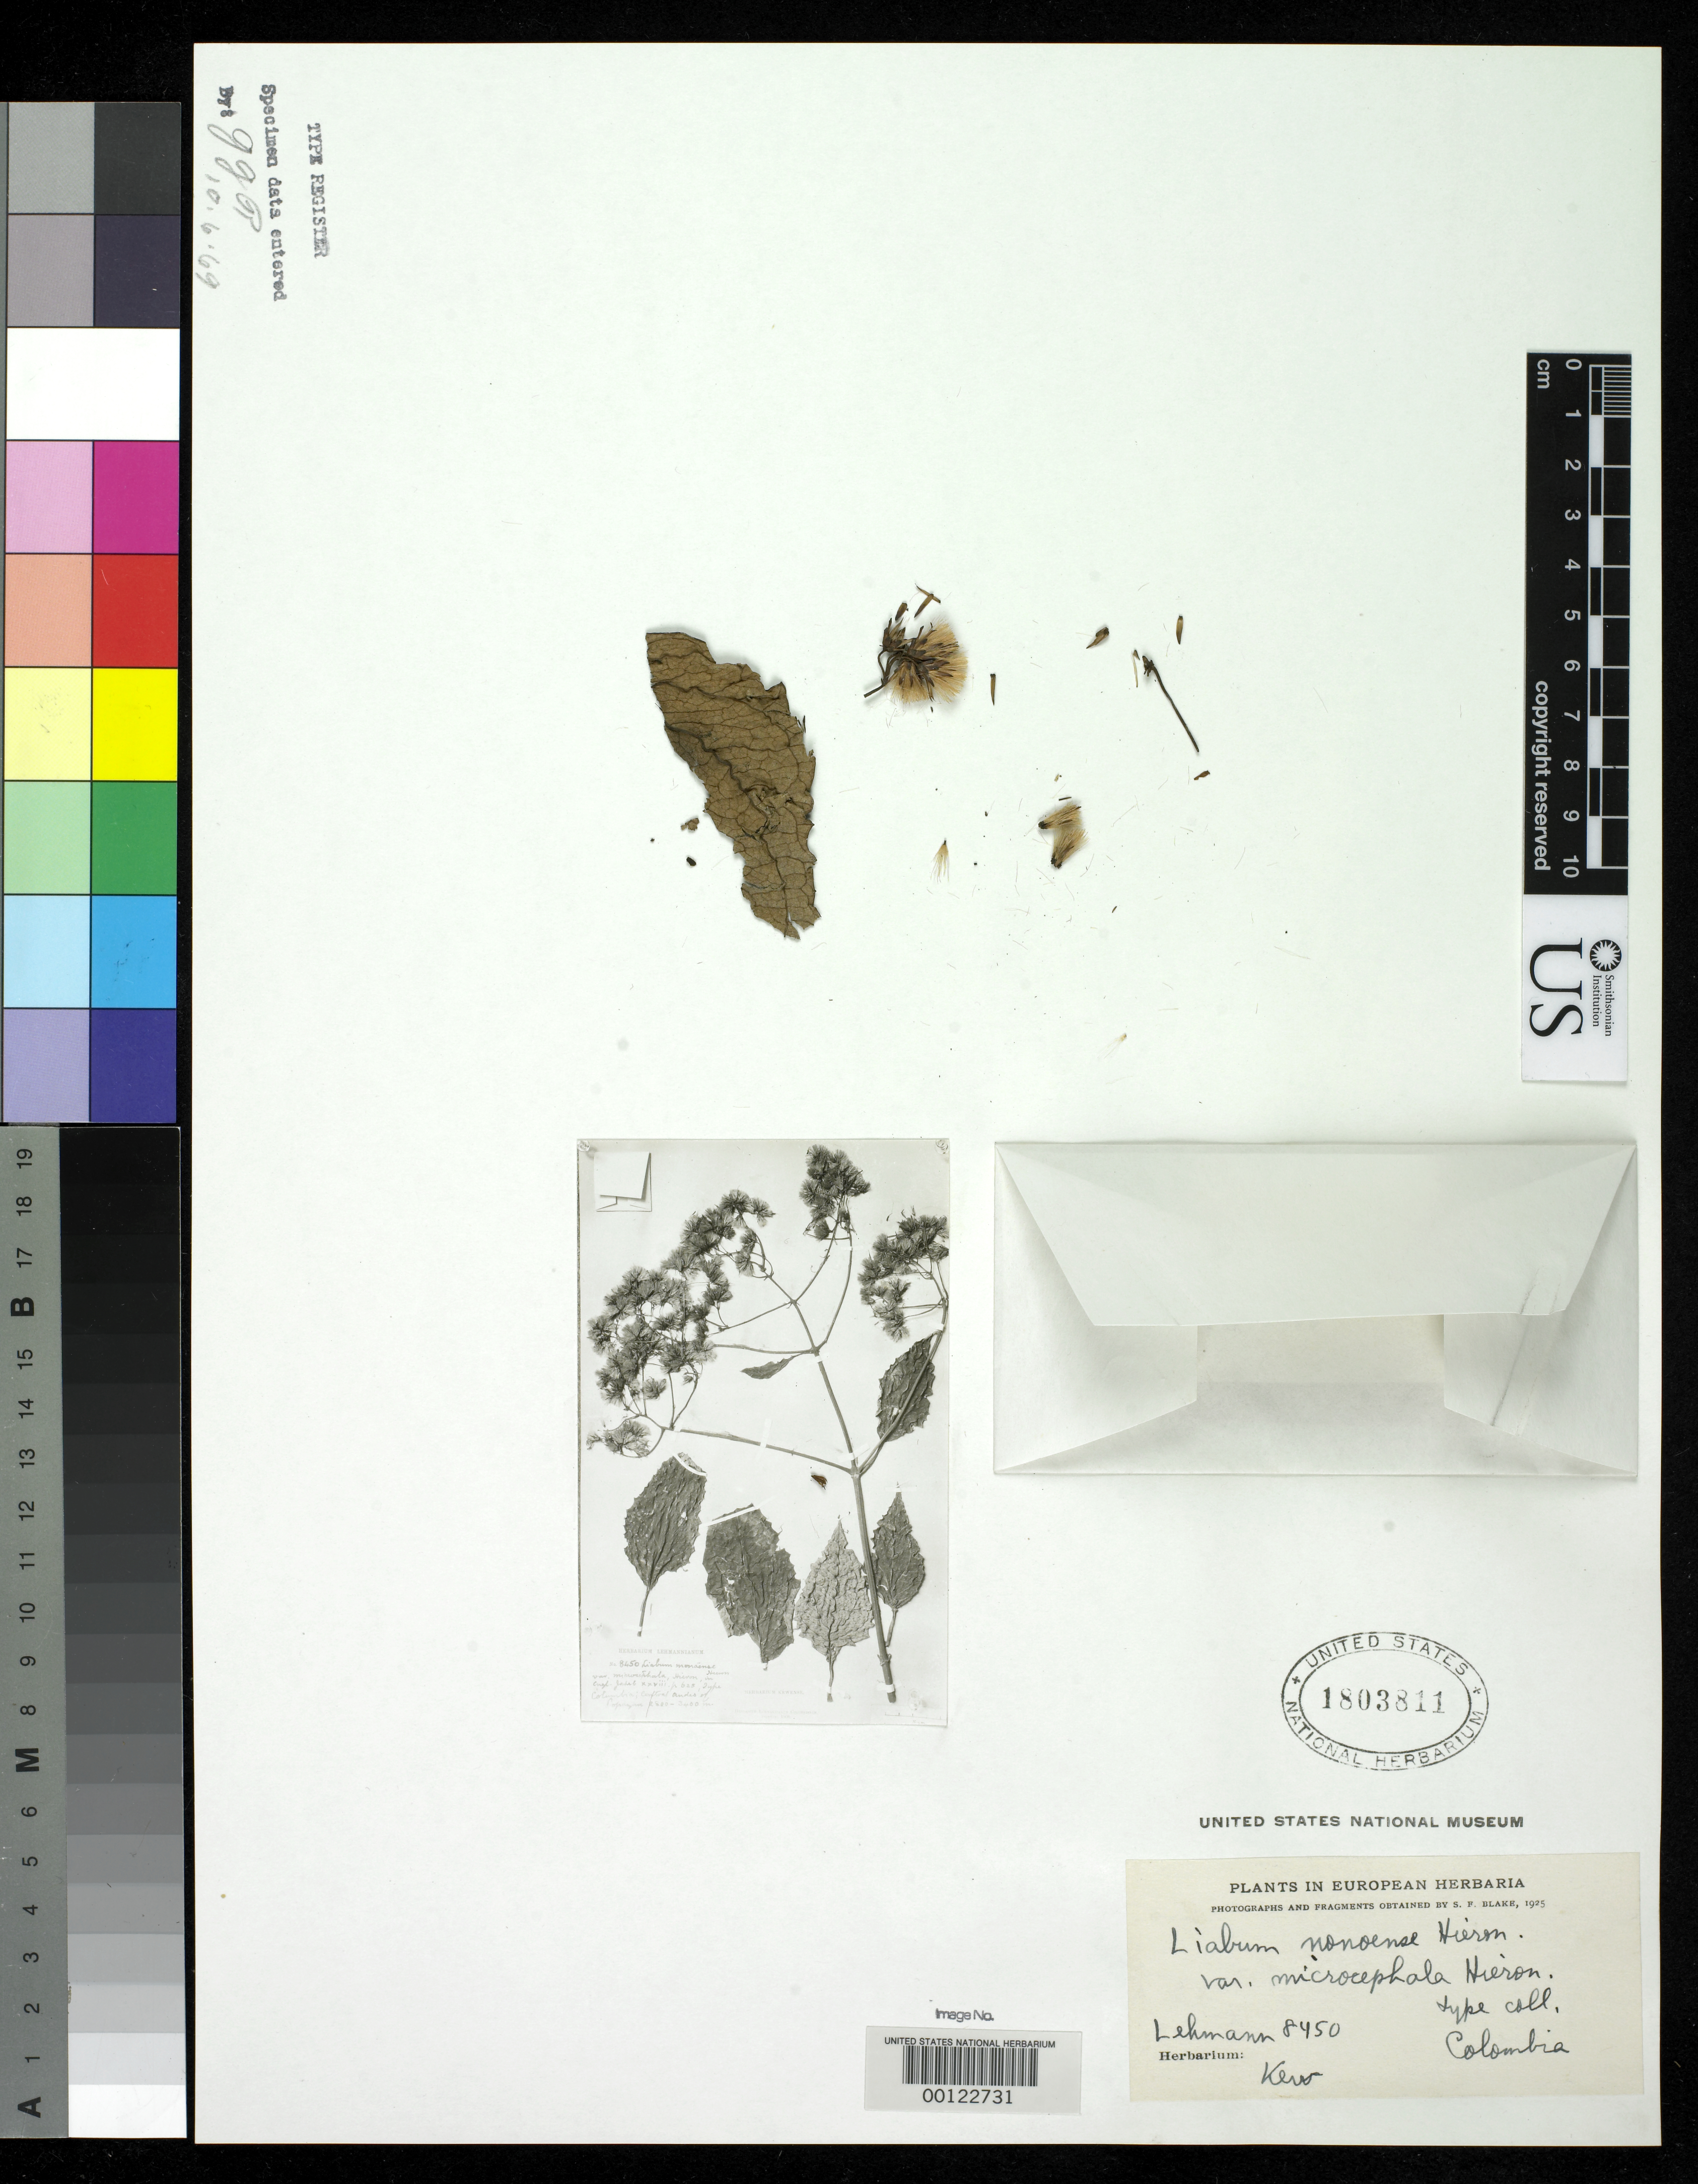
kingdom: Plantae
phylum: Tracheophyta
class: Magnoliopsida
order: Asterales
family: Asteraceae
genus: Liabum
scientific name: Liabum nonoense var. microcephala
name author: Hieron.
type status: Type Fragment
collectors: F. C. Lehmann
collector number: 8450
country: Colombia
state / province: Cauca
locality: Popayan.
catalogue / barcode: US 1803811